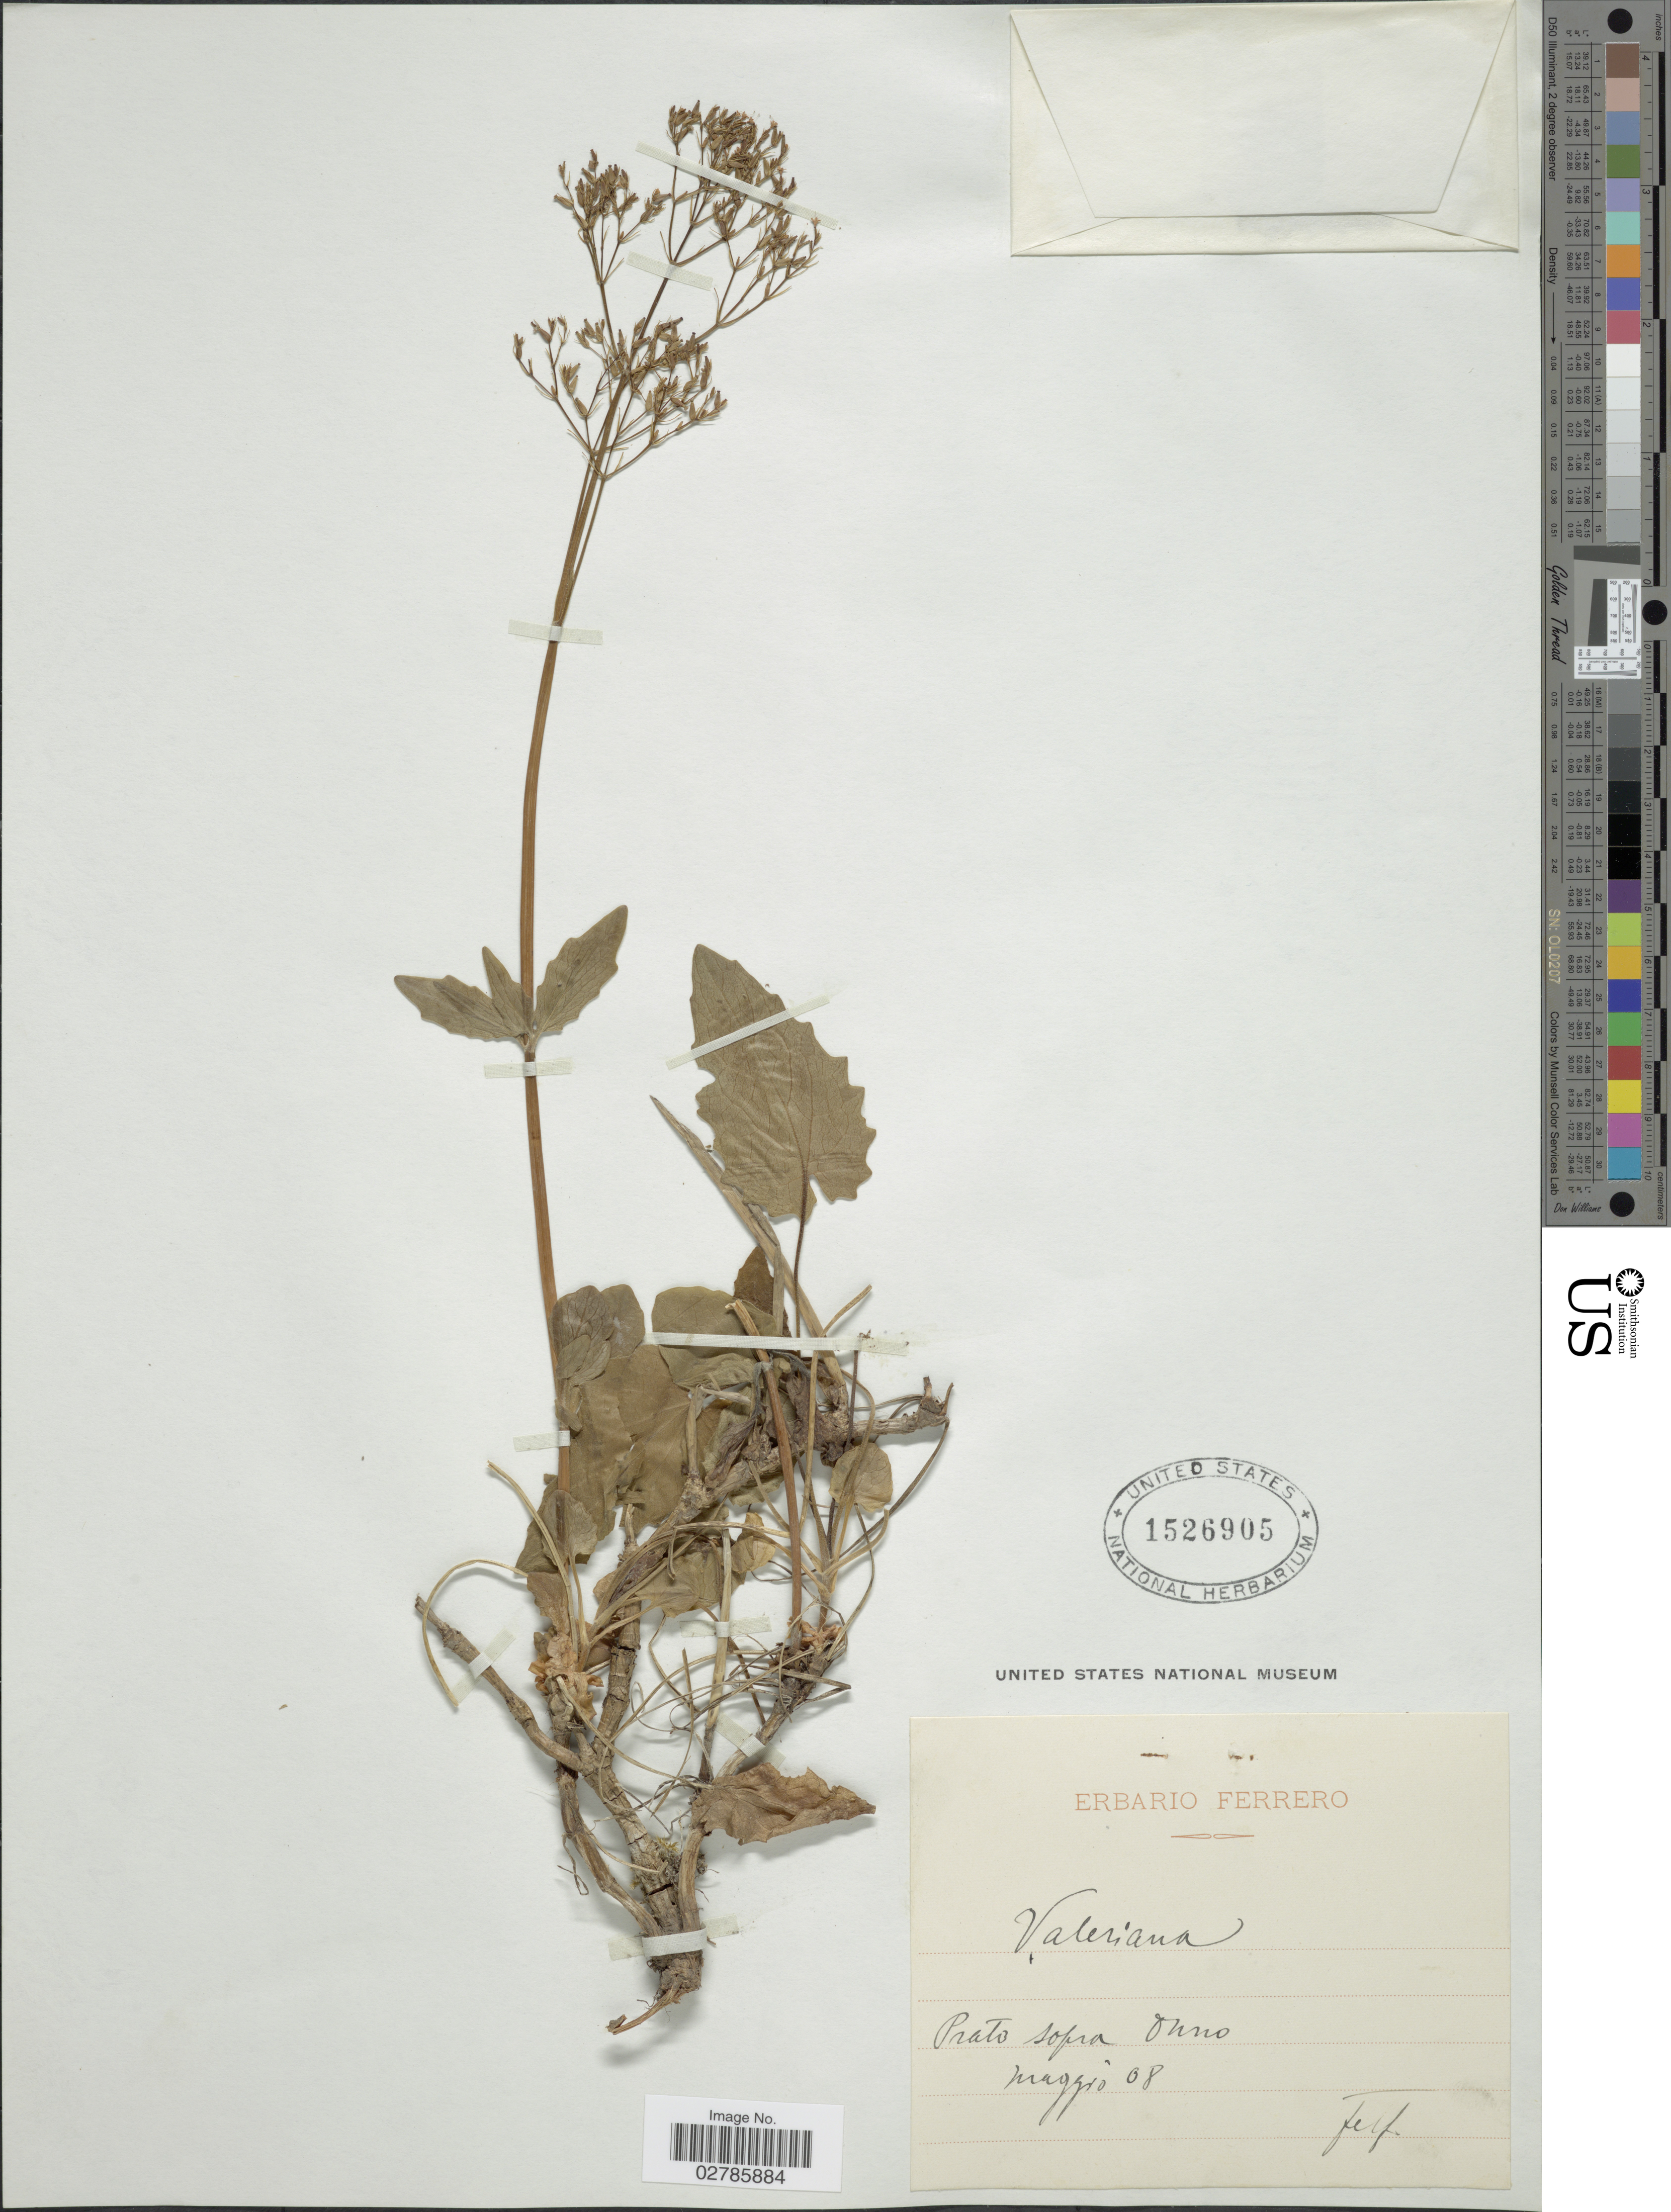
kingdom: Plantae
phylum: Tracheophyta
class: Magnoliopsida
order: Dipsacales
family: Caprifoliaceae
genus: Valeriana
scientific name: Valeriana sp.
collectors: F. Ferrero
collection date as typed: Transcribed d/m/y: /5/08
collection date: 1908-05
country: Italy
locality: Prato sopra onno. Maggio.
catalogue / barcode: US 1526905